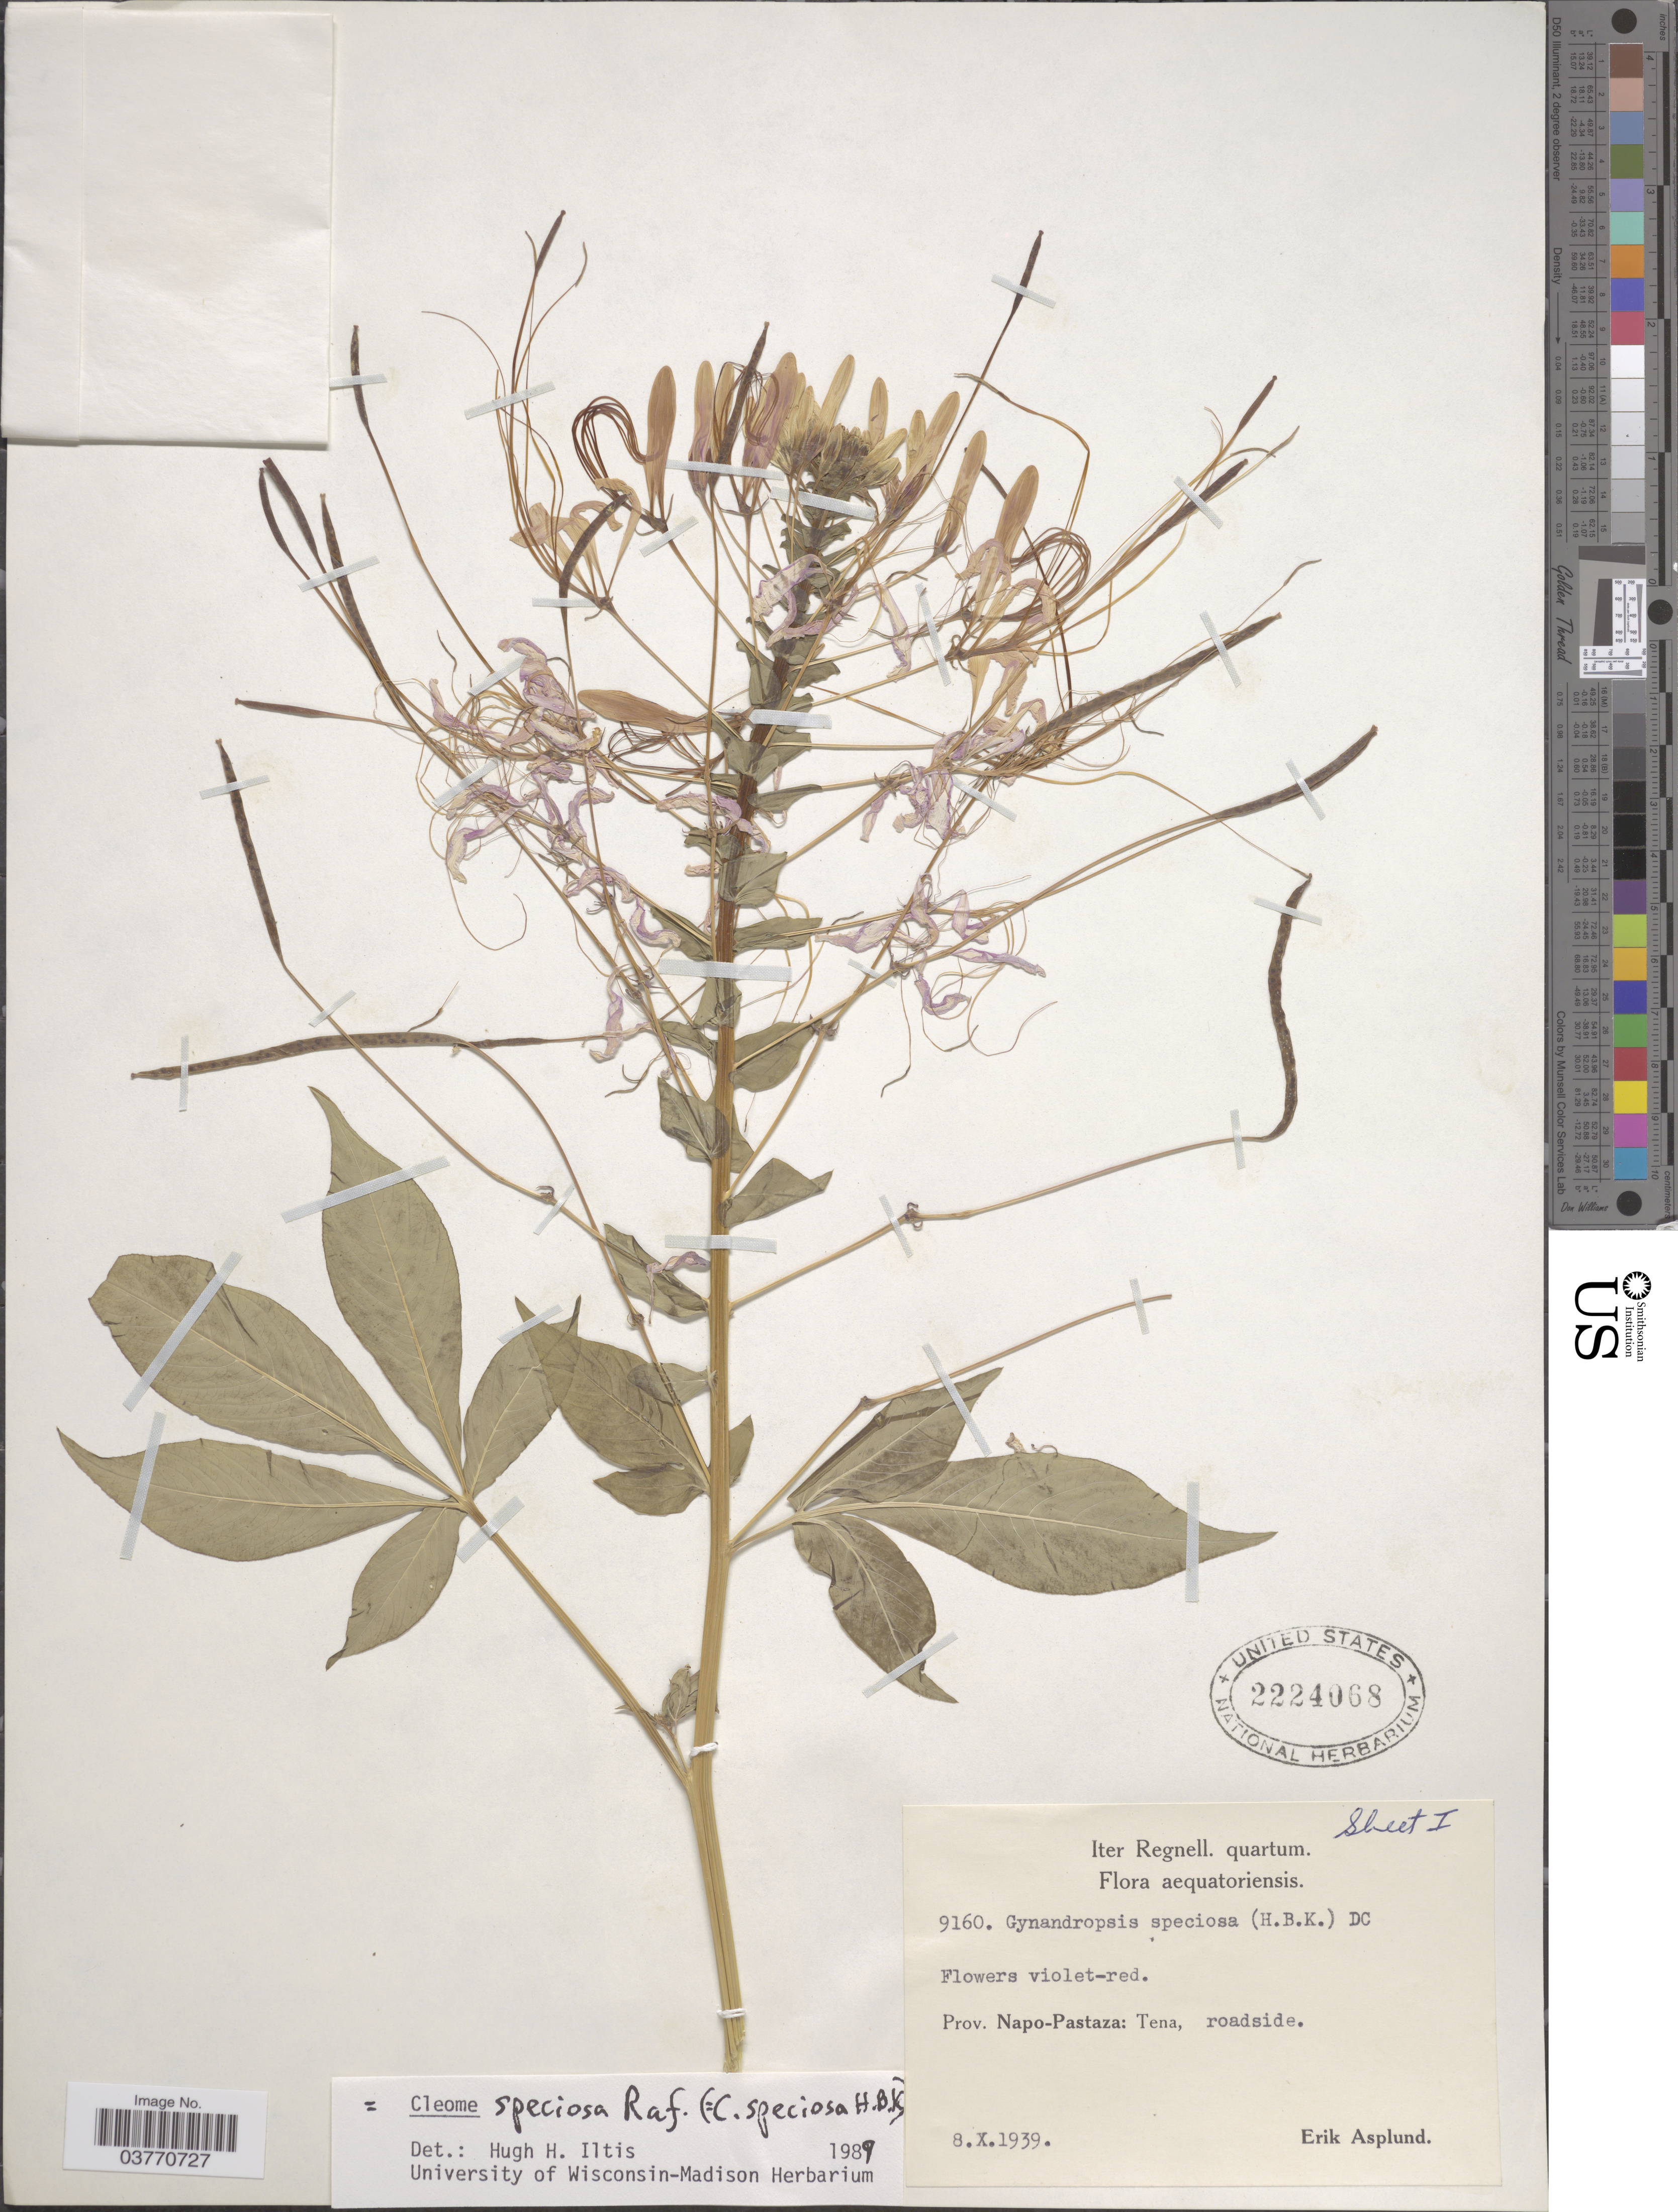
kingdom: Plantae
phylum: Tracheophyta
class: Magnoliopsida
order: Brassicales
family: Cleomaceae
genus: Cleoserrata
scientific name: Cleoserrata speciosa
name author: (Raf.) Iltis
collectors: E. Asplund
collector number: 9160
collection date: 1939-10-08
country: Ecuador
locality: Aequatorienses. Prov. Napo-Pastaza: Tena, Roadside.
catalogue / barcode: US 2224068